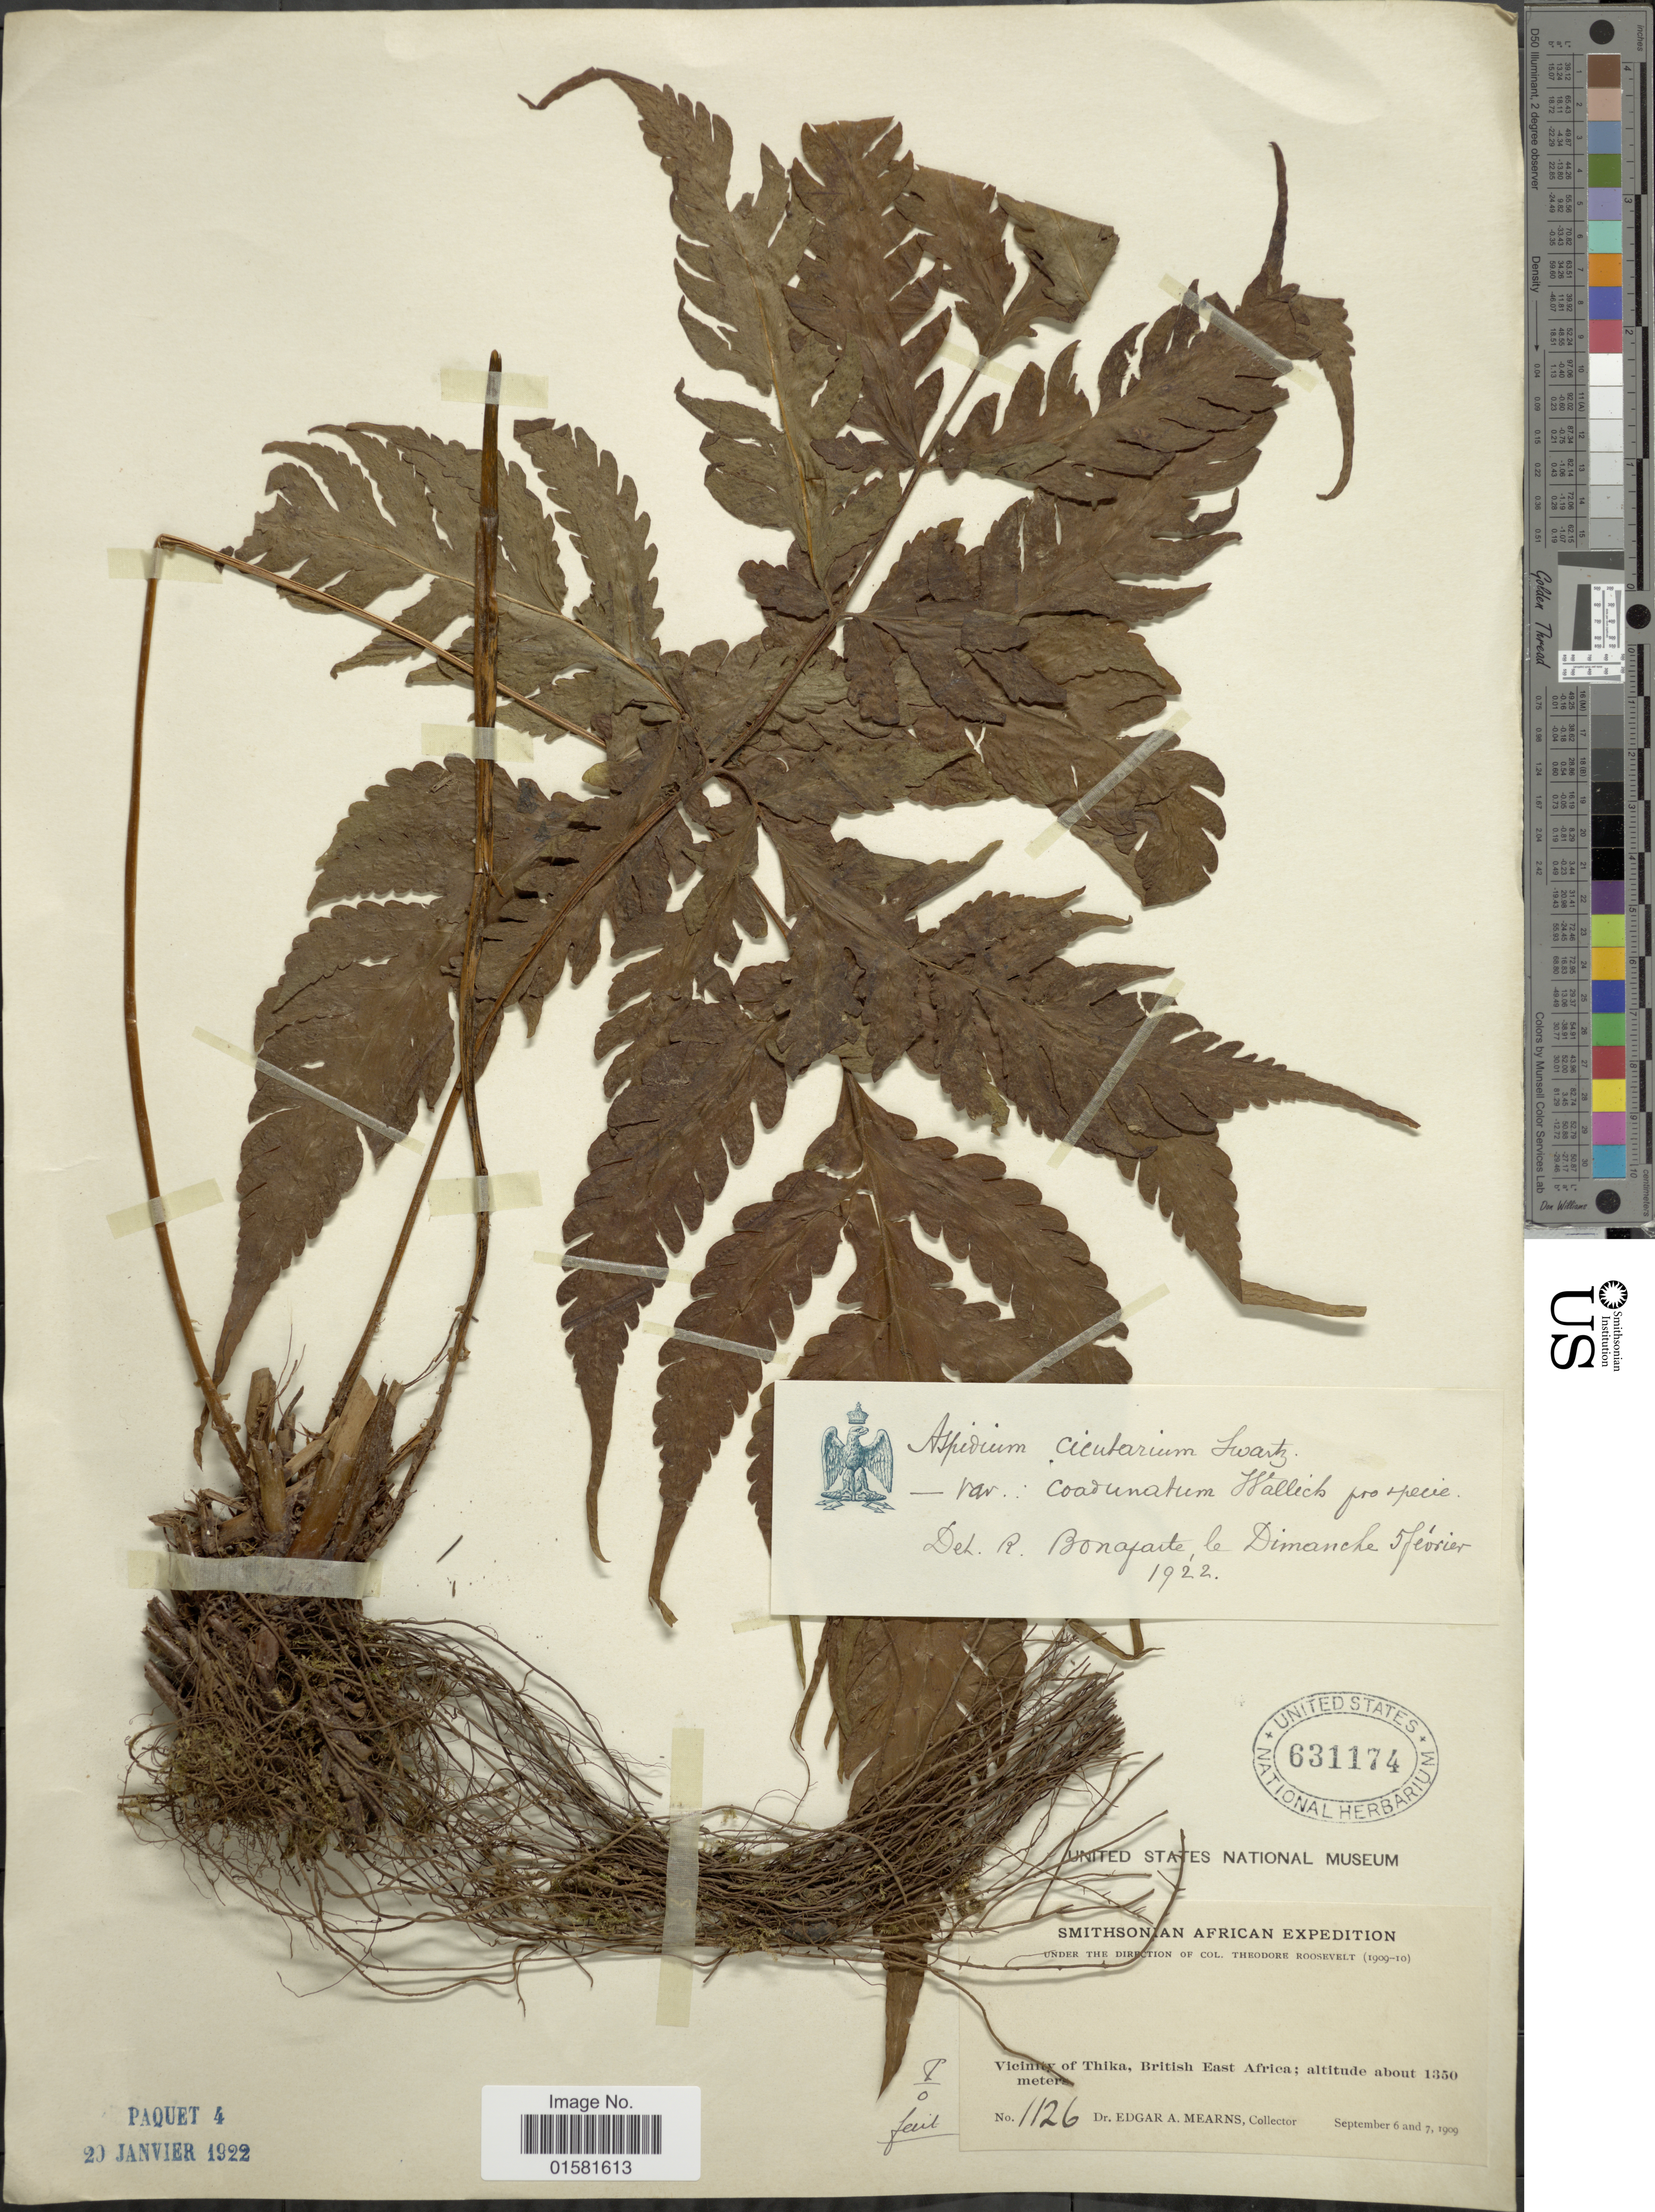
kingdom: Plantae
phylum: Tracheophyta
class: Polypodiopsida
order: Polypodiales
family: Tectariaceae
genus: Tectaria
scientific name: Tectaria macrodonta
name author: (Fée) C. Chr.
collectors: E. A. Mearns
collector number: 1126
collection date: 1909-09-06/1909-09-07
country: Kenya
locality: Vicinity of Thika, British East Africa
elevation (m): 1350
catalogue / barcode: US 631174